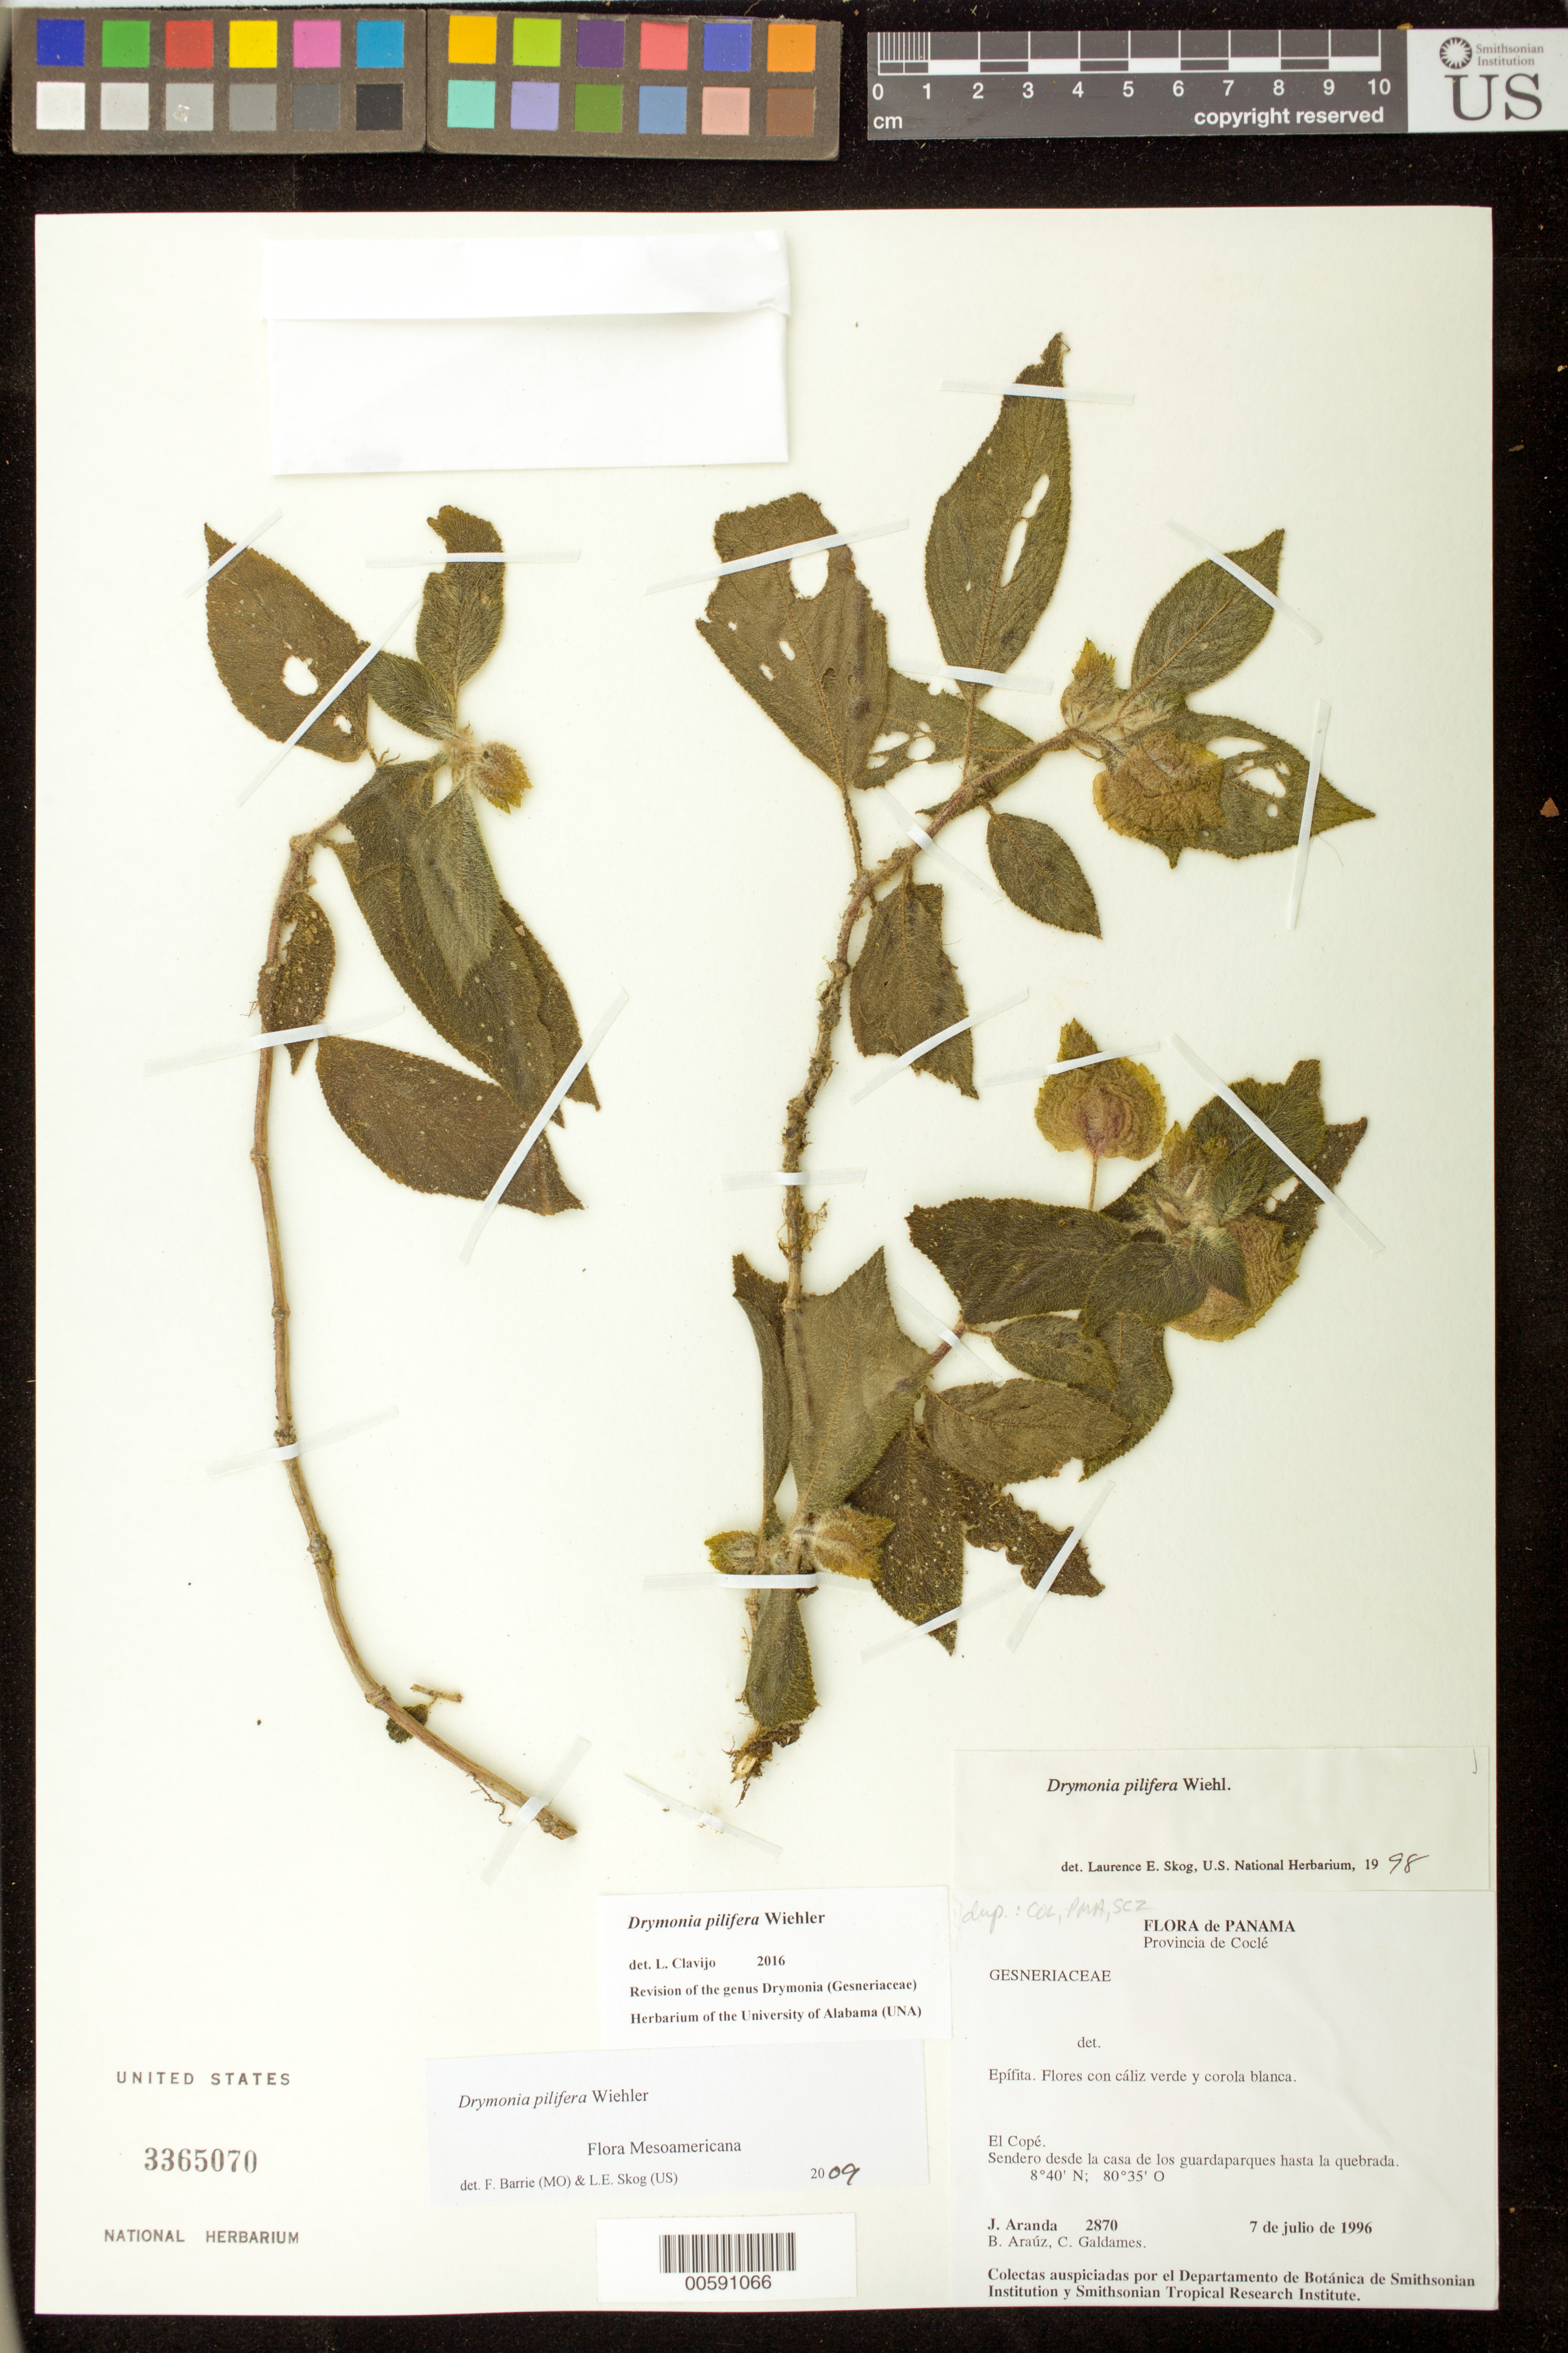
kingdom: Plantae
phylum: Tracheophyta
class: Magnoliopsida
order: Lamiales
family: Gesneriaceae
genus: Drymonia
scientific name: Drymonia pilifera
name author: Wiehler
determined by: Skog, Laurence E.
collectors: J. Aranda, B. Araúz & C. Galdames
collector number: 2870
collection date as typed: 07 Jul 1996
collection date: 1996-07-07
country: Panama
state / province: Coclé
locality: El Copé; sendero desde la casa de los guaraparques hasta la quebrada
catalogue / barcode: US 3365070